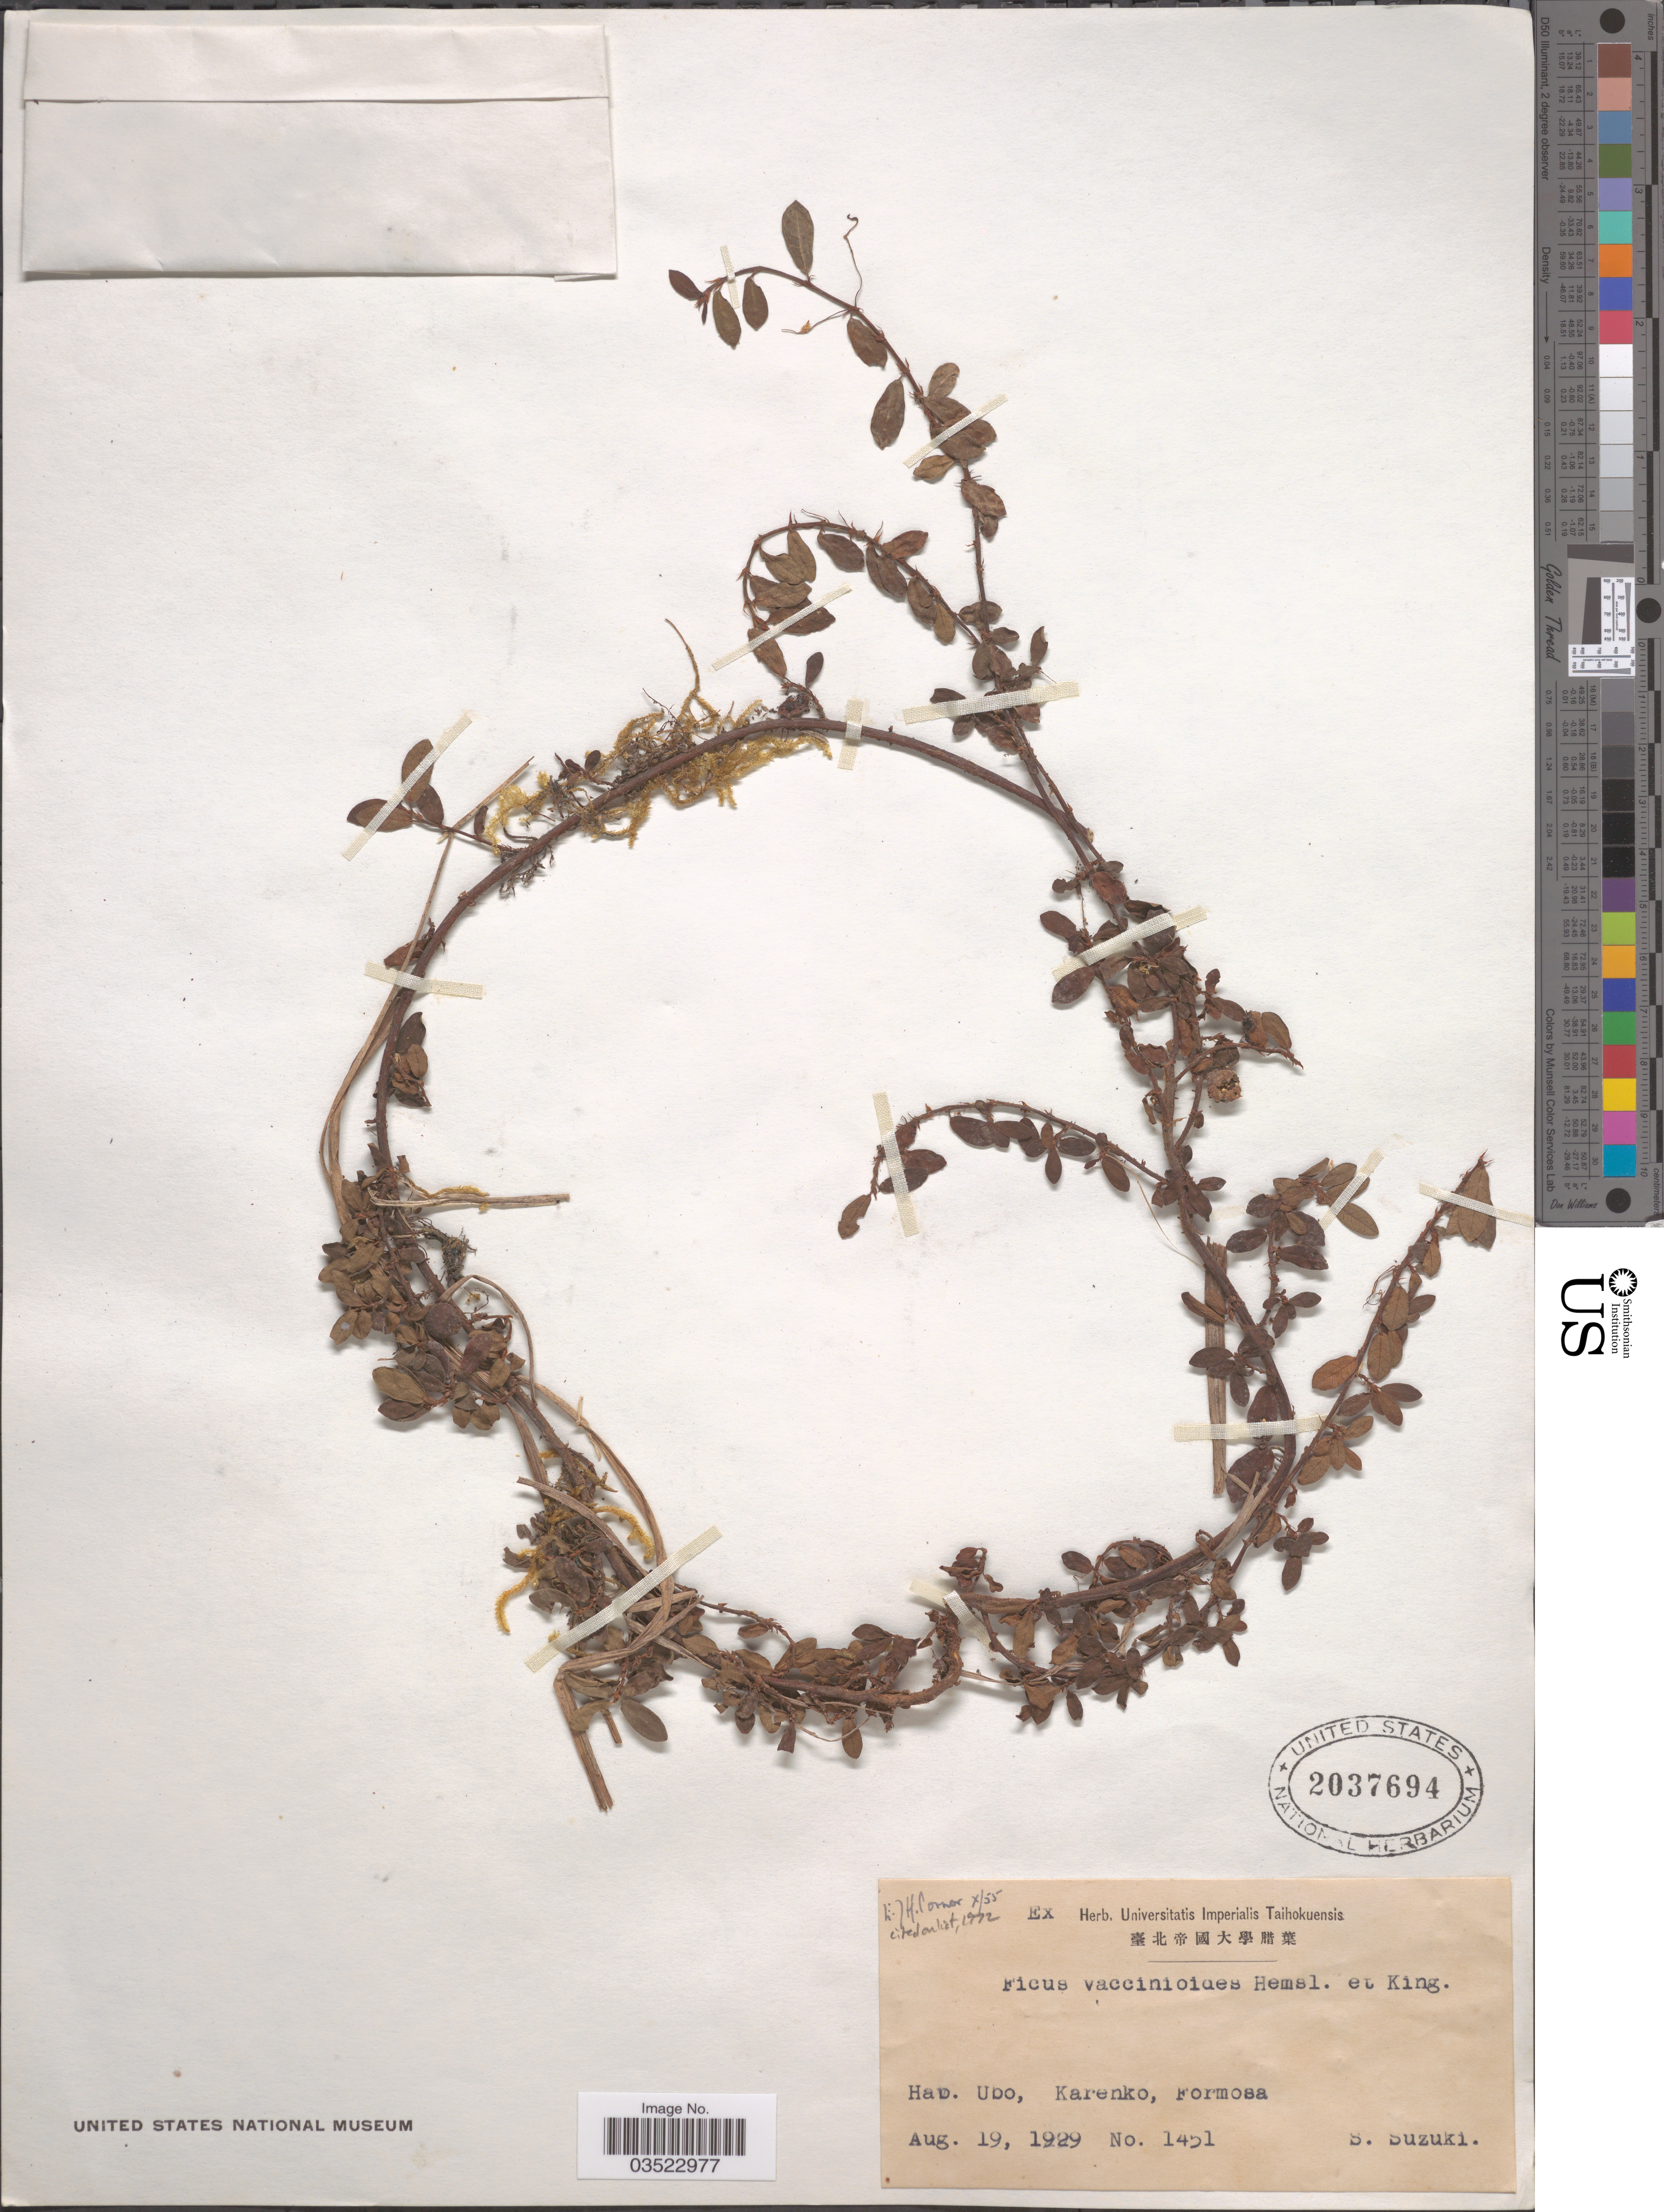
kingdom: Plantae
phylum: Tracheophyta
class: Magnoliopsida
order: Rosales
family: Moraceae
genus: Ficus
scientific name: Ficus vaccinioides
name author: Hemsl. & King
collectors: S. Suzuki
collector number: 1451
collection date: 1929-08-19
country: Taiwan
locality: Ubo, Karenko, Formosa.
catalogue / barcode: US 2037694